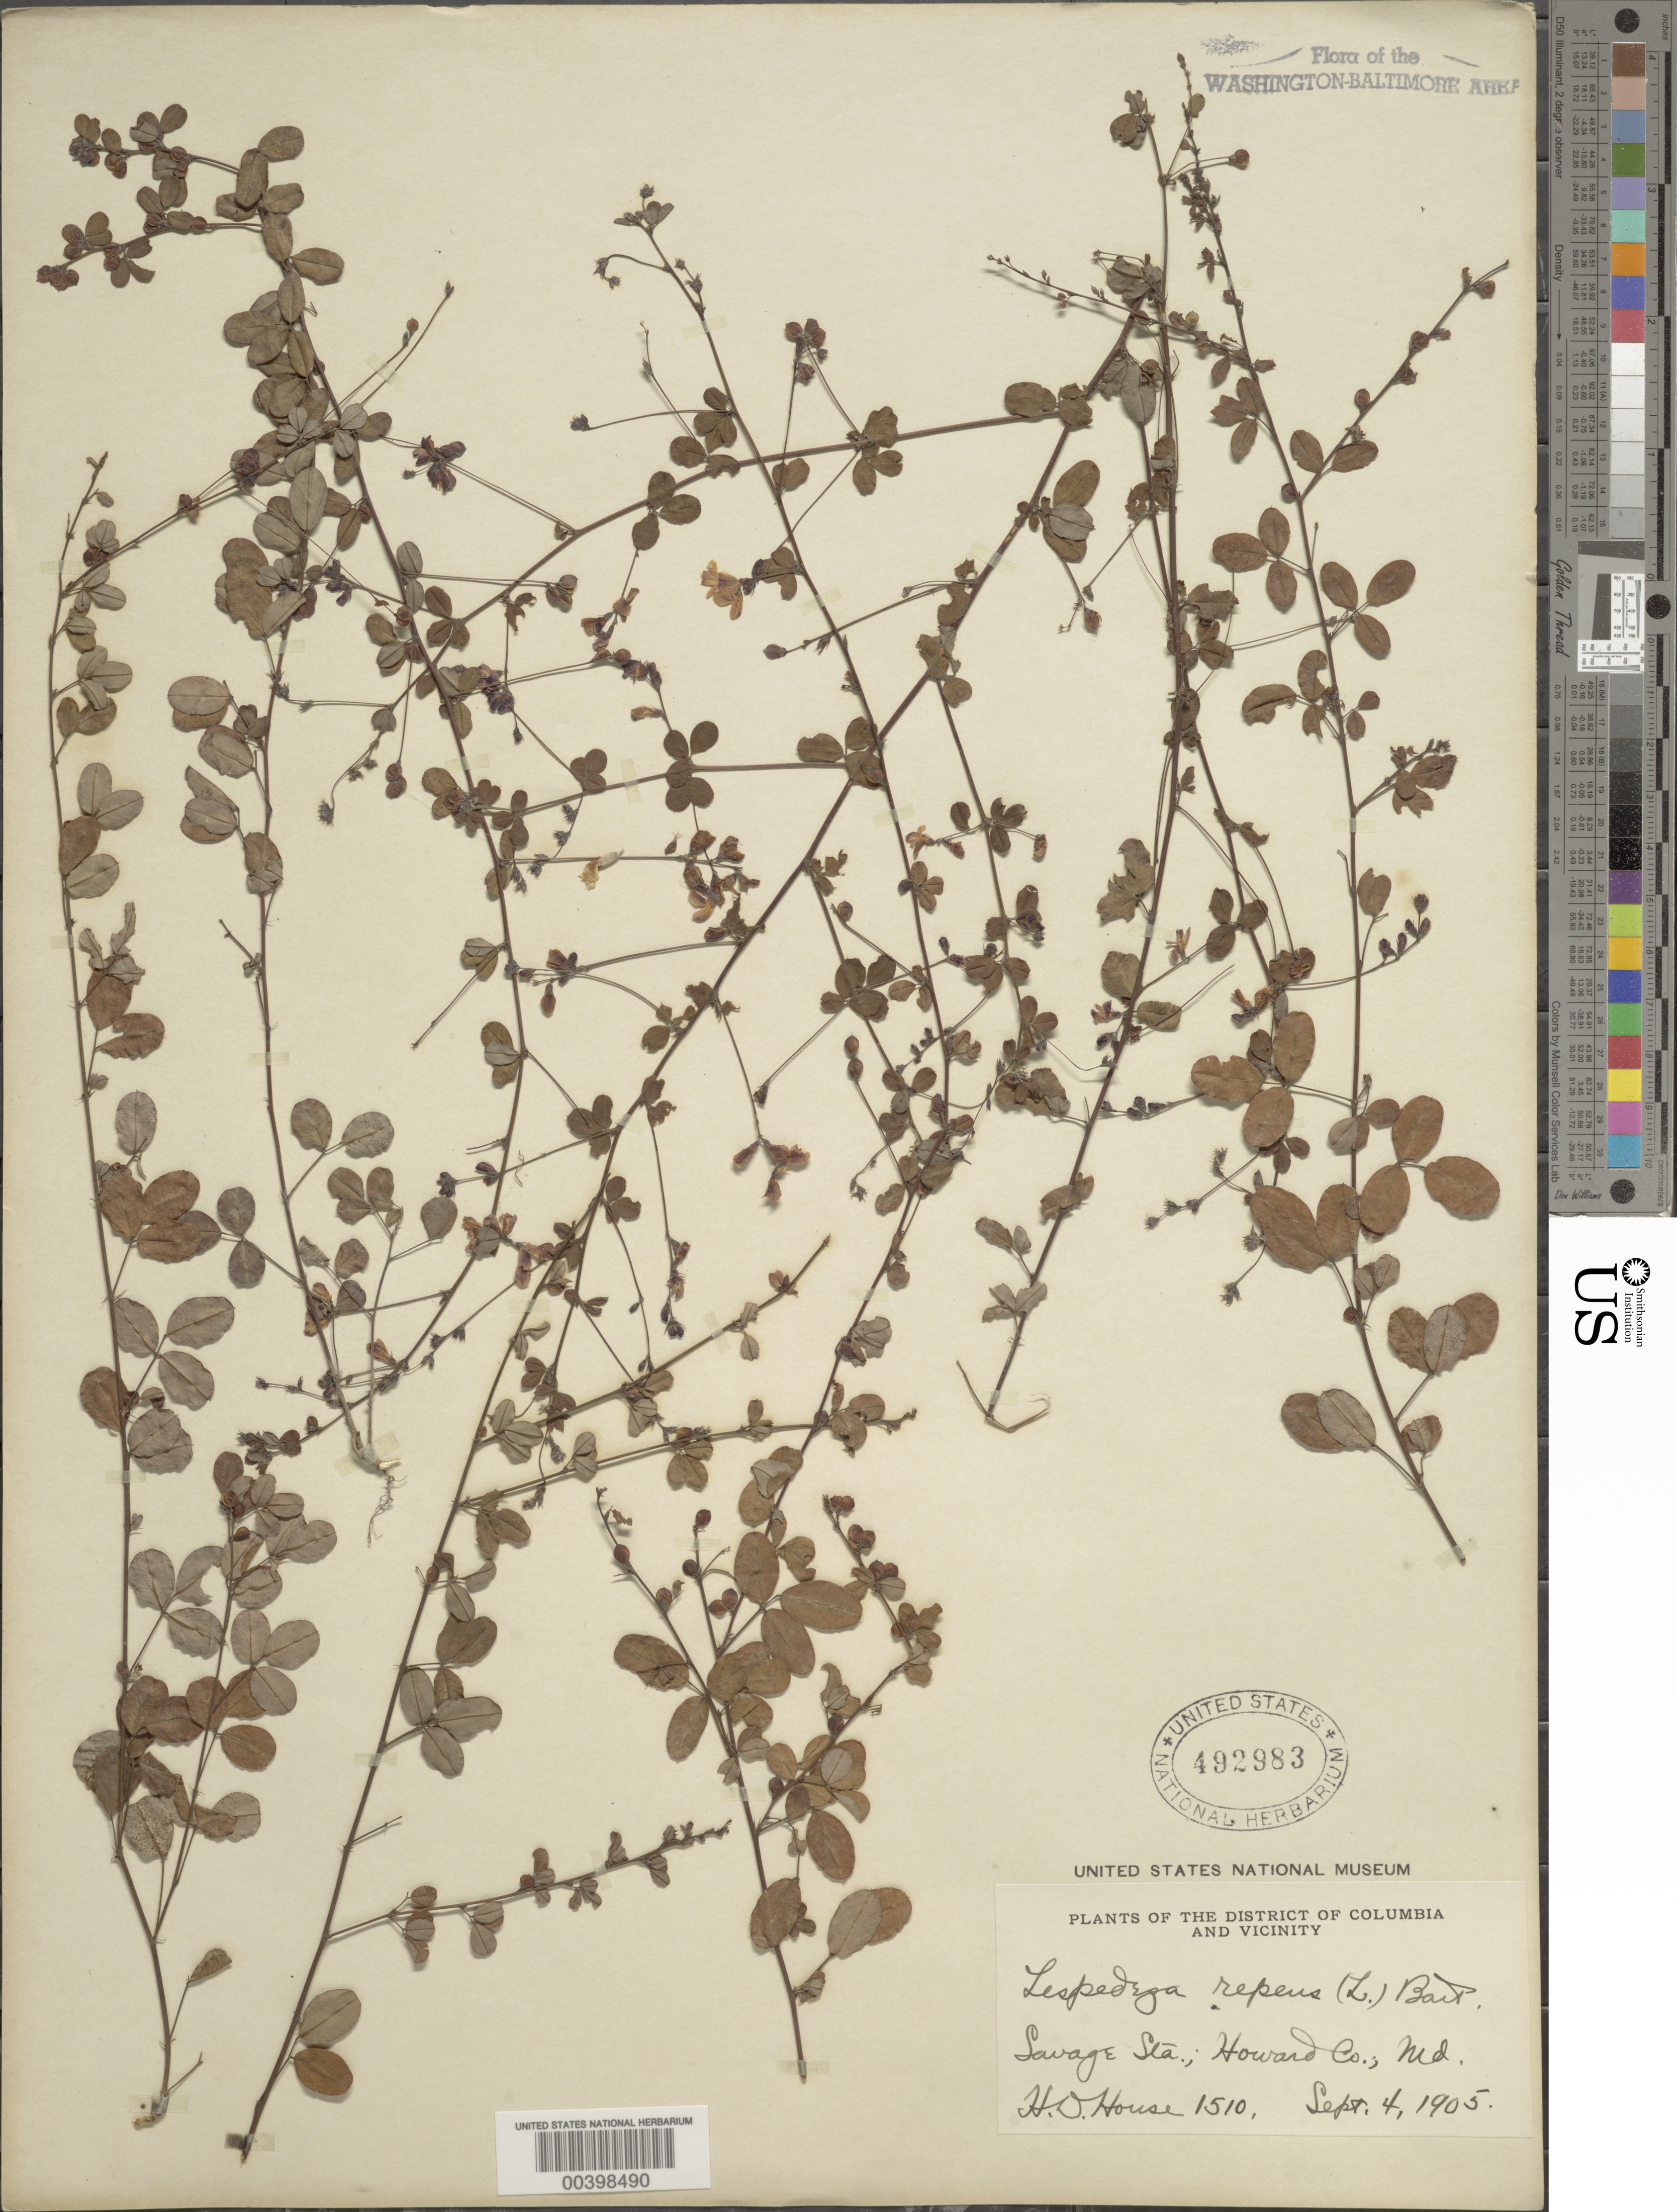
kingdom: Plantae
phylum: Tracheophyta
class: Magnoliopsida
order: Fabales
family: Fabaceae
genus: Lespedeza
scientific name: Lespedeza repens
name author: (L.) W.P.C. Barton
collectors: H. D. House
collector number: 1510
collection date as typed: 04 Sep 1905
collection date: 1905-09-04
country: United States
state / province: Maryland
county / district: Howard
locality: Savage Station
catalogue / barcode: US 492983